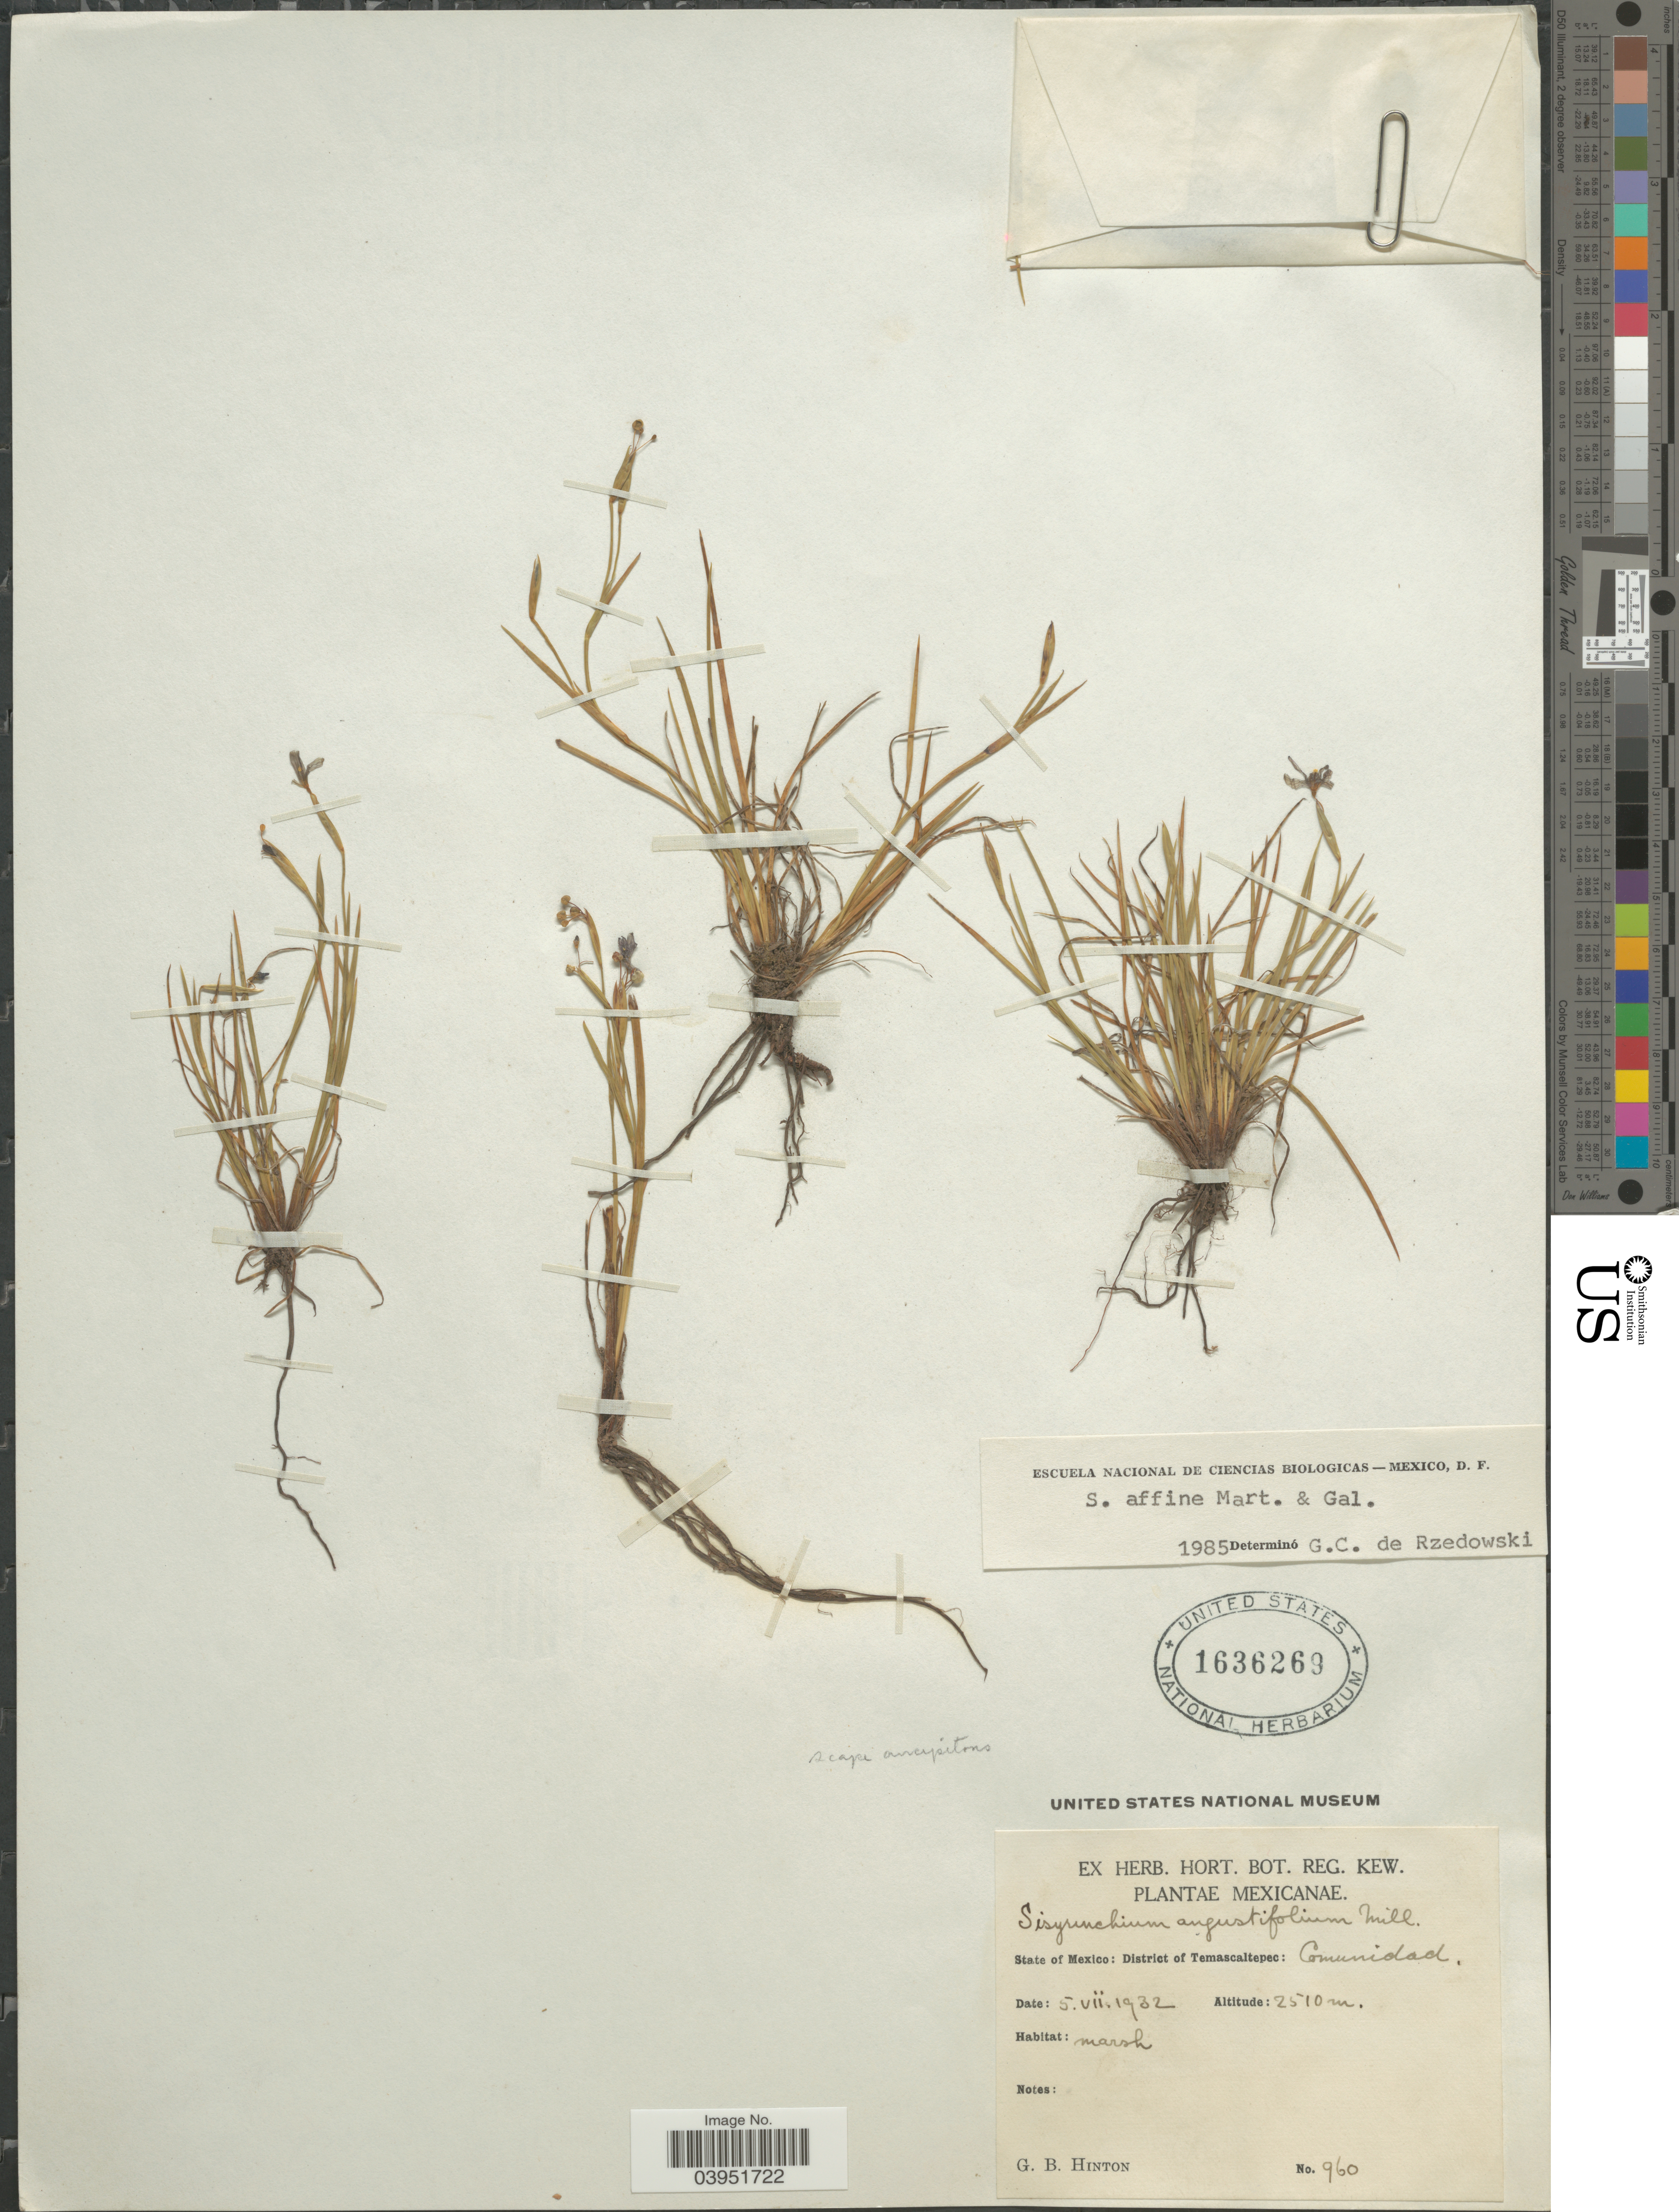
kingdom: Plantae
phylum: Tracheophyta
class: Liliopsida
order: Asparagales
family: Iridaceae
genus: Sisyrinchium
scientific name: Sisyrinchium affine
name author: M. Martens & Galeotti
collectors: G. B. Hinton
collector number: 960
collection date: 1932-07-05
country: Mexico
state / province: México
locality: District of Temascaltepec: Comunidad.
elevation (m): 2510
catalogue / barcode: US 1636269